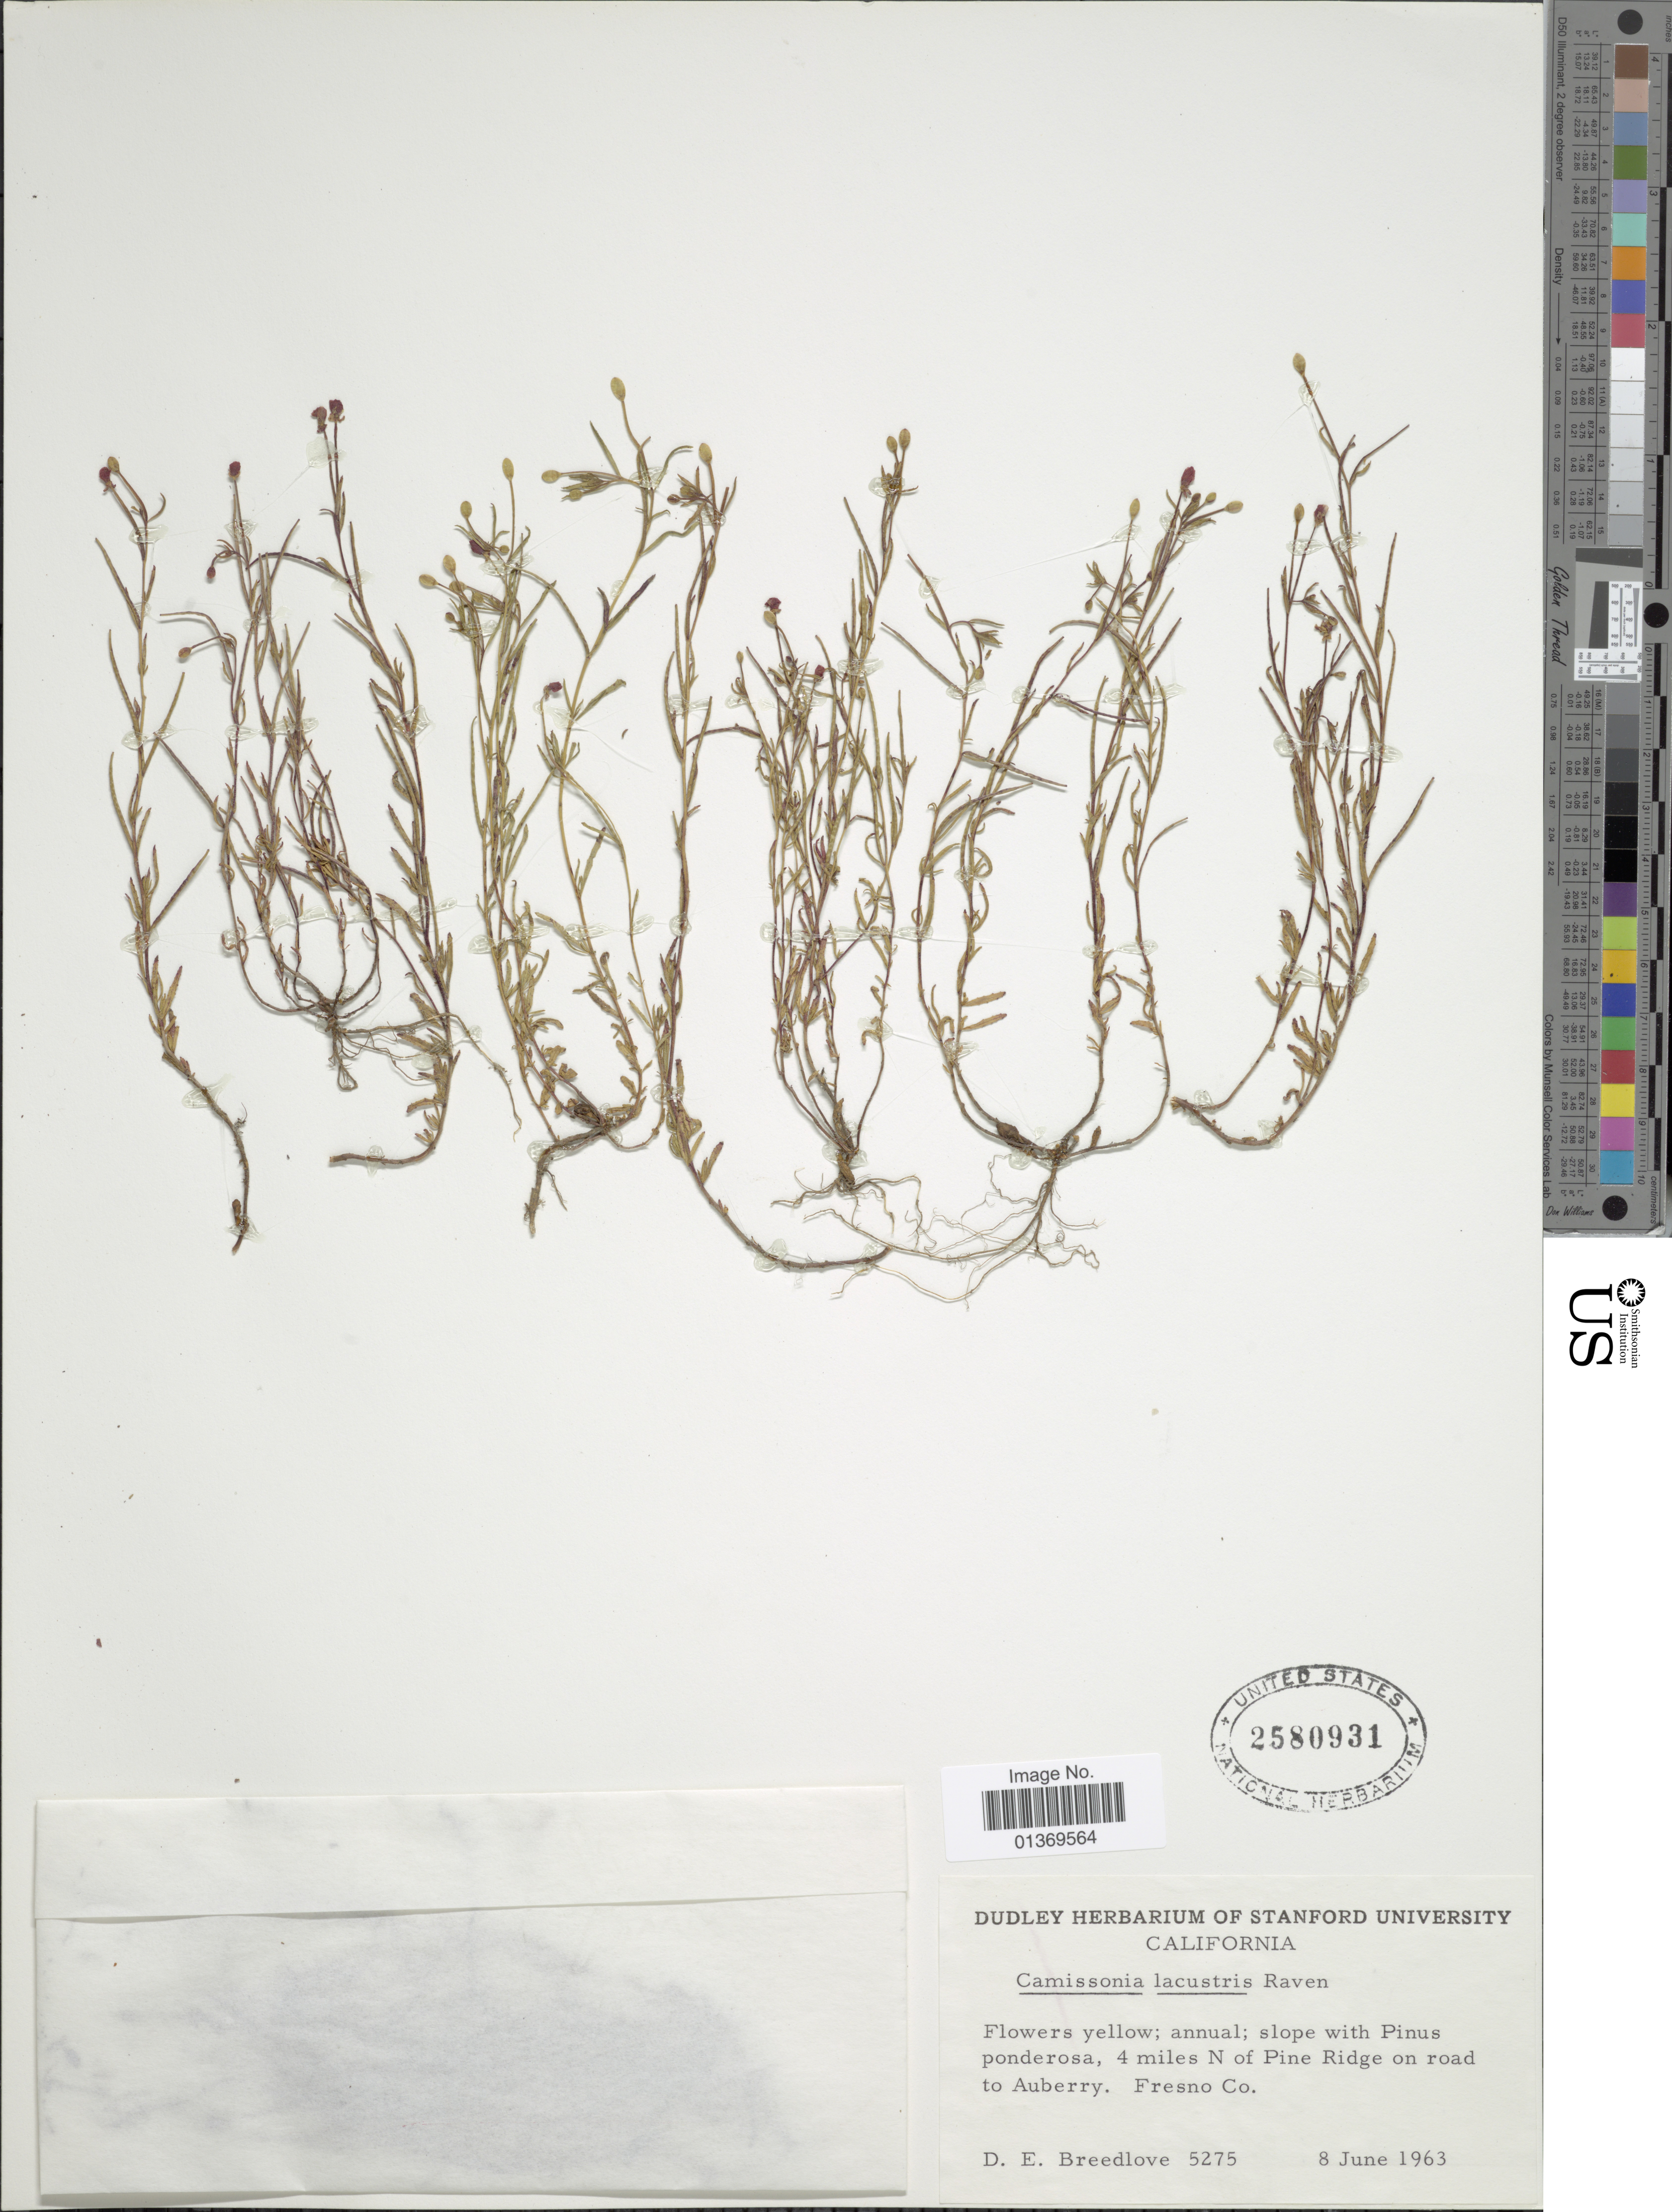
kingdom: Plantae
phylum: Tracheophyta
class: Magnoliopsida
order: Myrtales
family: Onagraceae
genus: Camissonia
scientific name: Camissonia lacustris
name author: P.H. Raven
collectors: D. E. Breedlove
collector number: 5275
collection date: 1963-06-08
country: United States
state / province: California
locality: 4 miles N of Pine Ridge on road to Auberry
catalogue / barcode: US 2580931